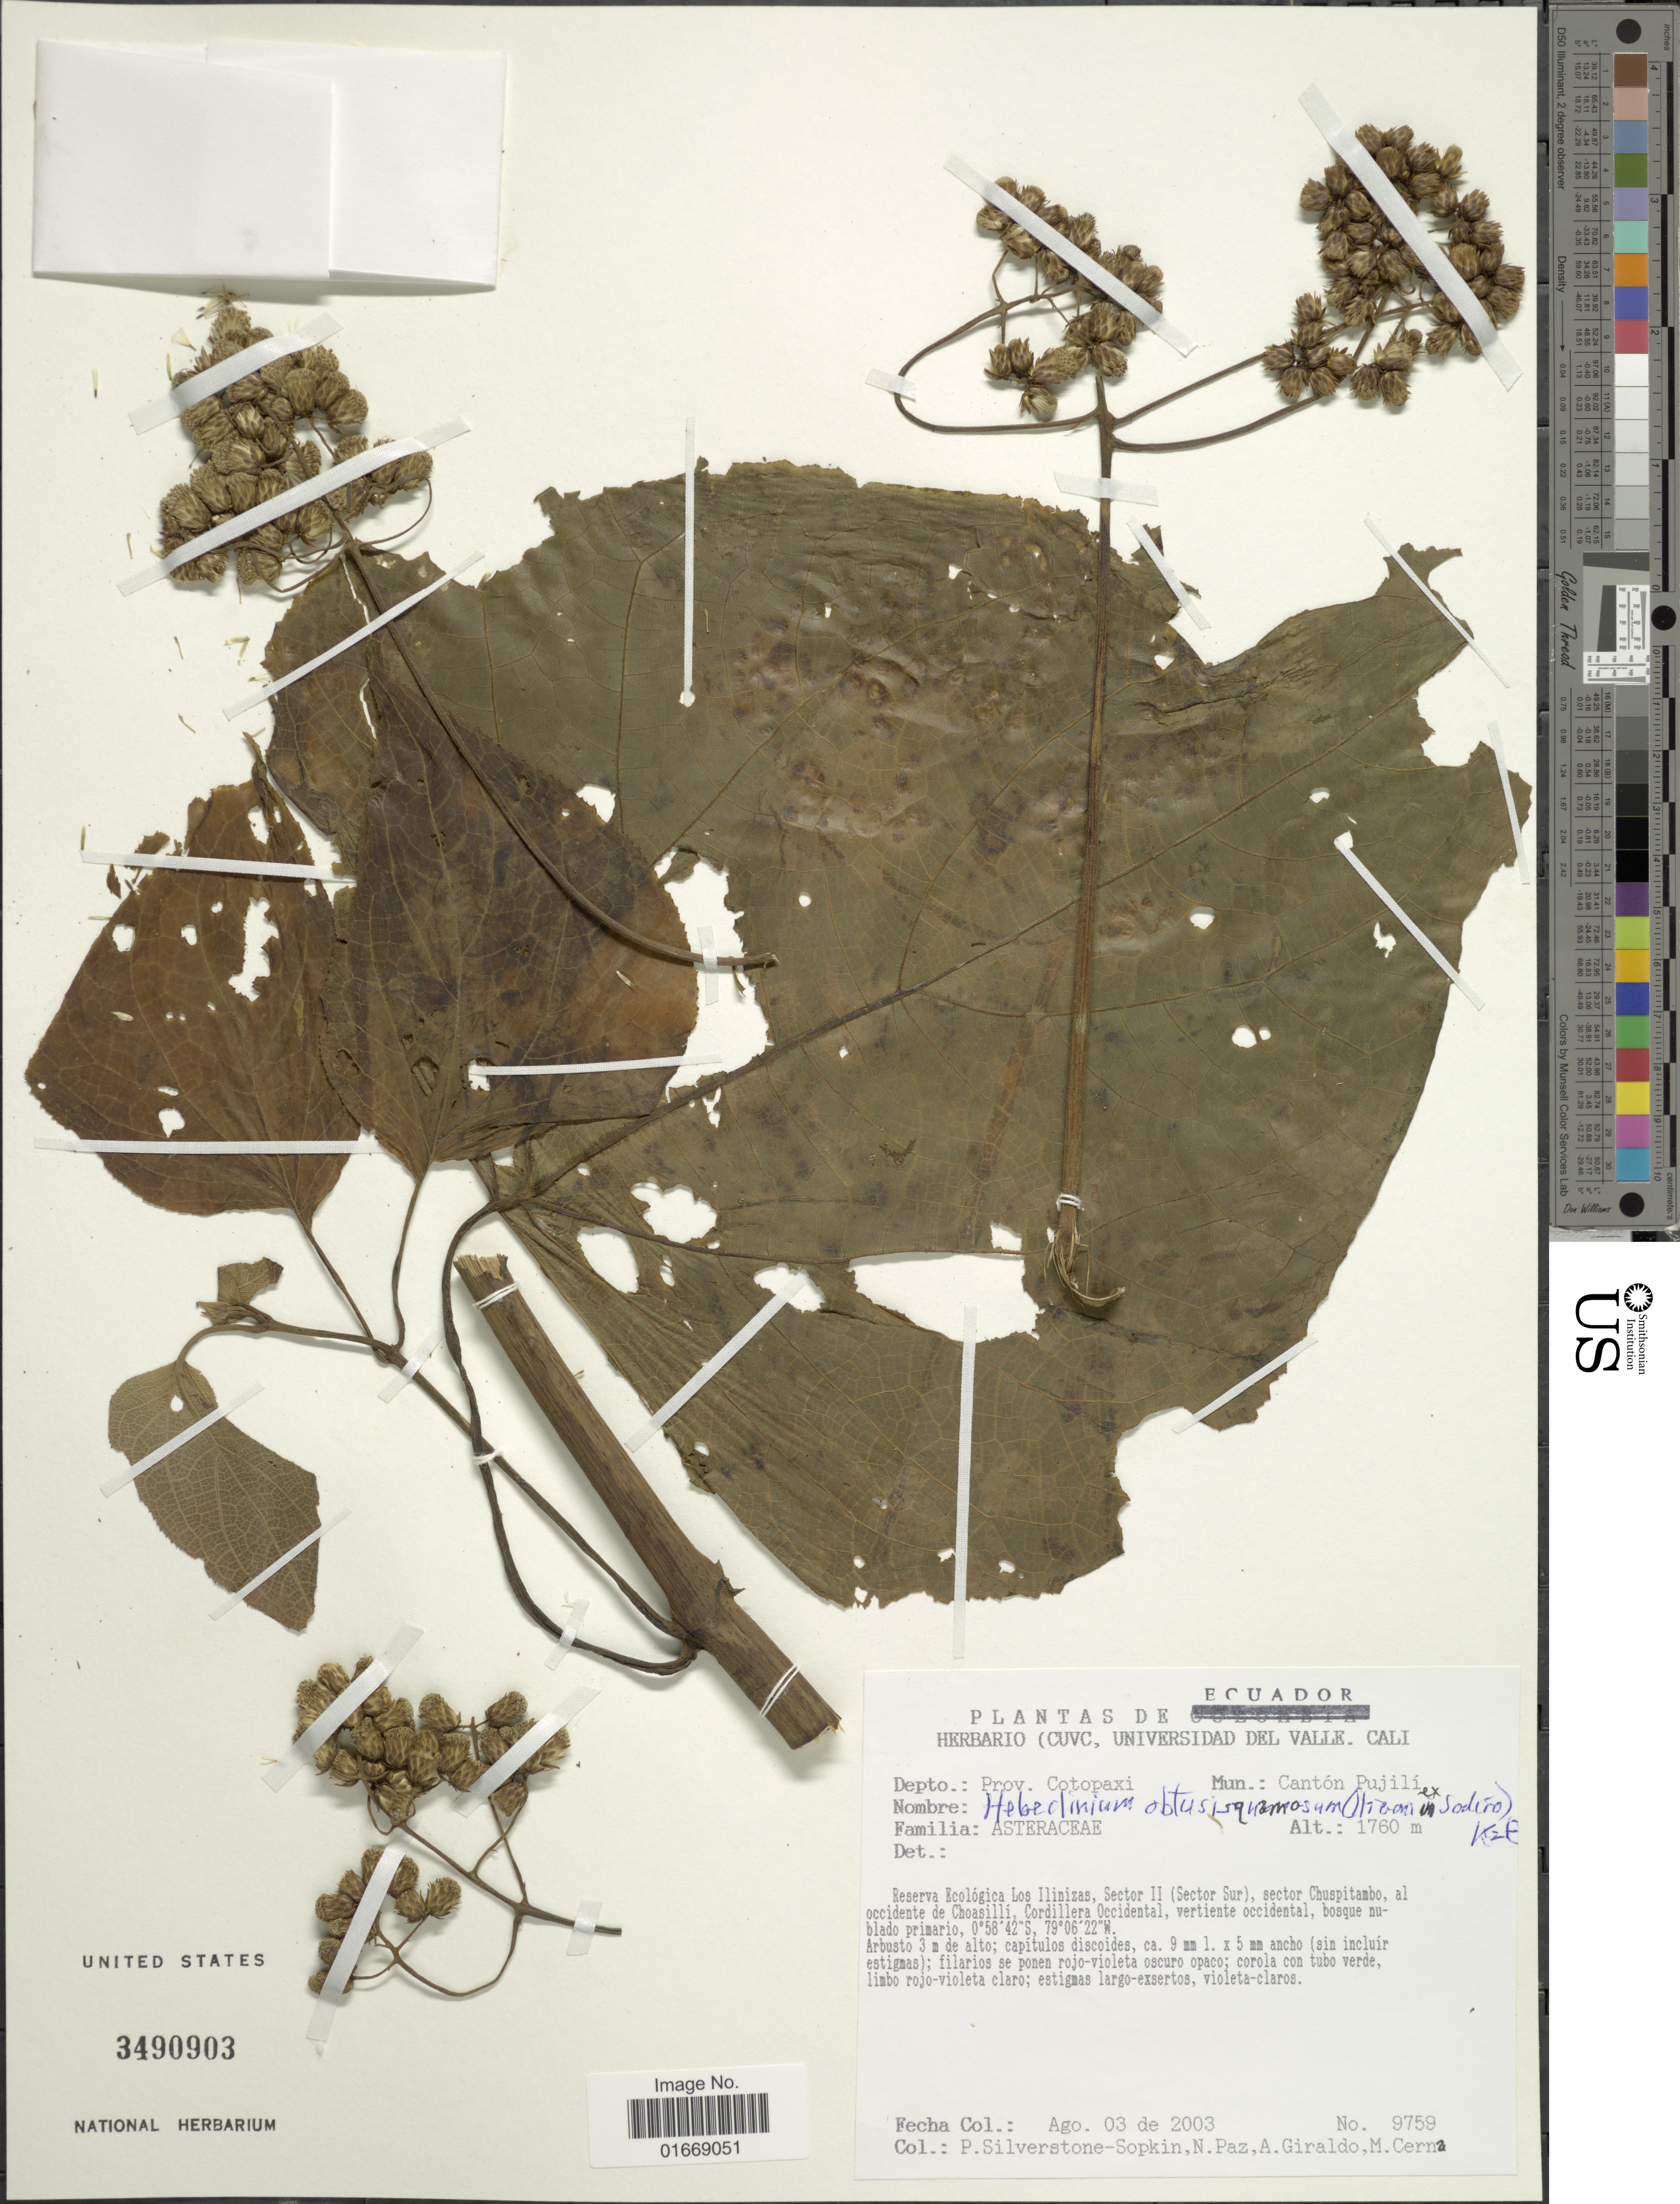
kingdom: Plantae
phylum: Tracheophyta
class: Magnoliopsida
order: Asterales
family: Asteraceae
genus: Hebeclinium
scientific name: Hebeclinium obtusisquamosum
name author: (Hieron.) R.M. King & H. Rob.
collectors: P. A. Silverstone-Sopkin, N. Paz, A. Giraldo & M. Cerna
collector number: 9759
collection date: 2003-08-03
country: Ecuador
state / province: Cotopaxi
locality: Mun. Canton Pujili, Reserva Ecologica Los Llinizas, Sector 2 (Sector Sur), sector Chuspitambo, al occidente de Choasilli, Cordillera Occidental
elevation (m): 1760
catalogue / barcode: US 3490903